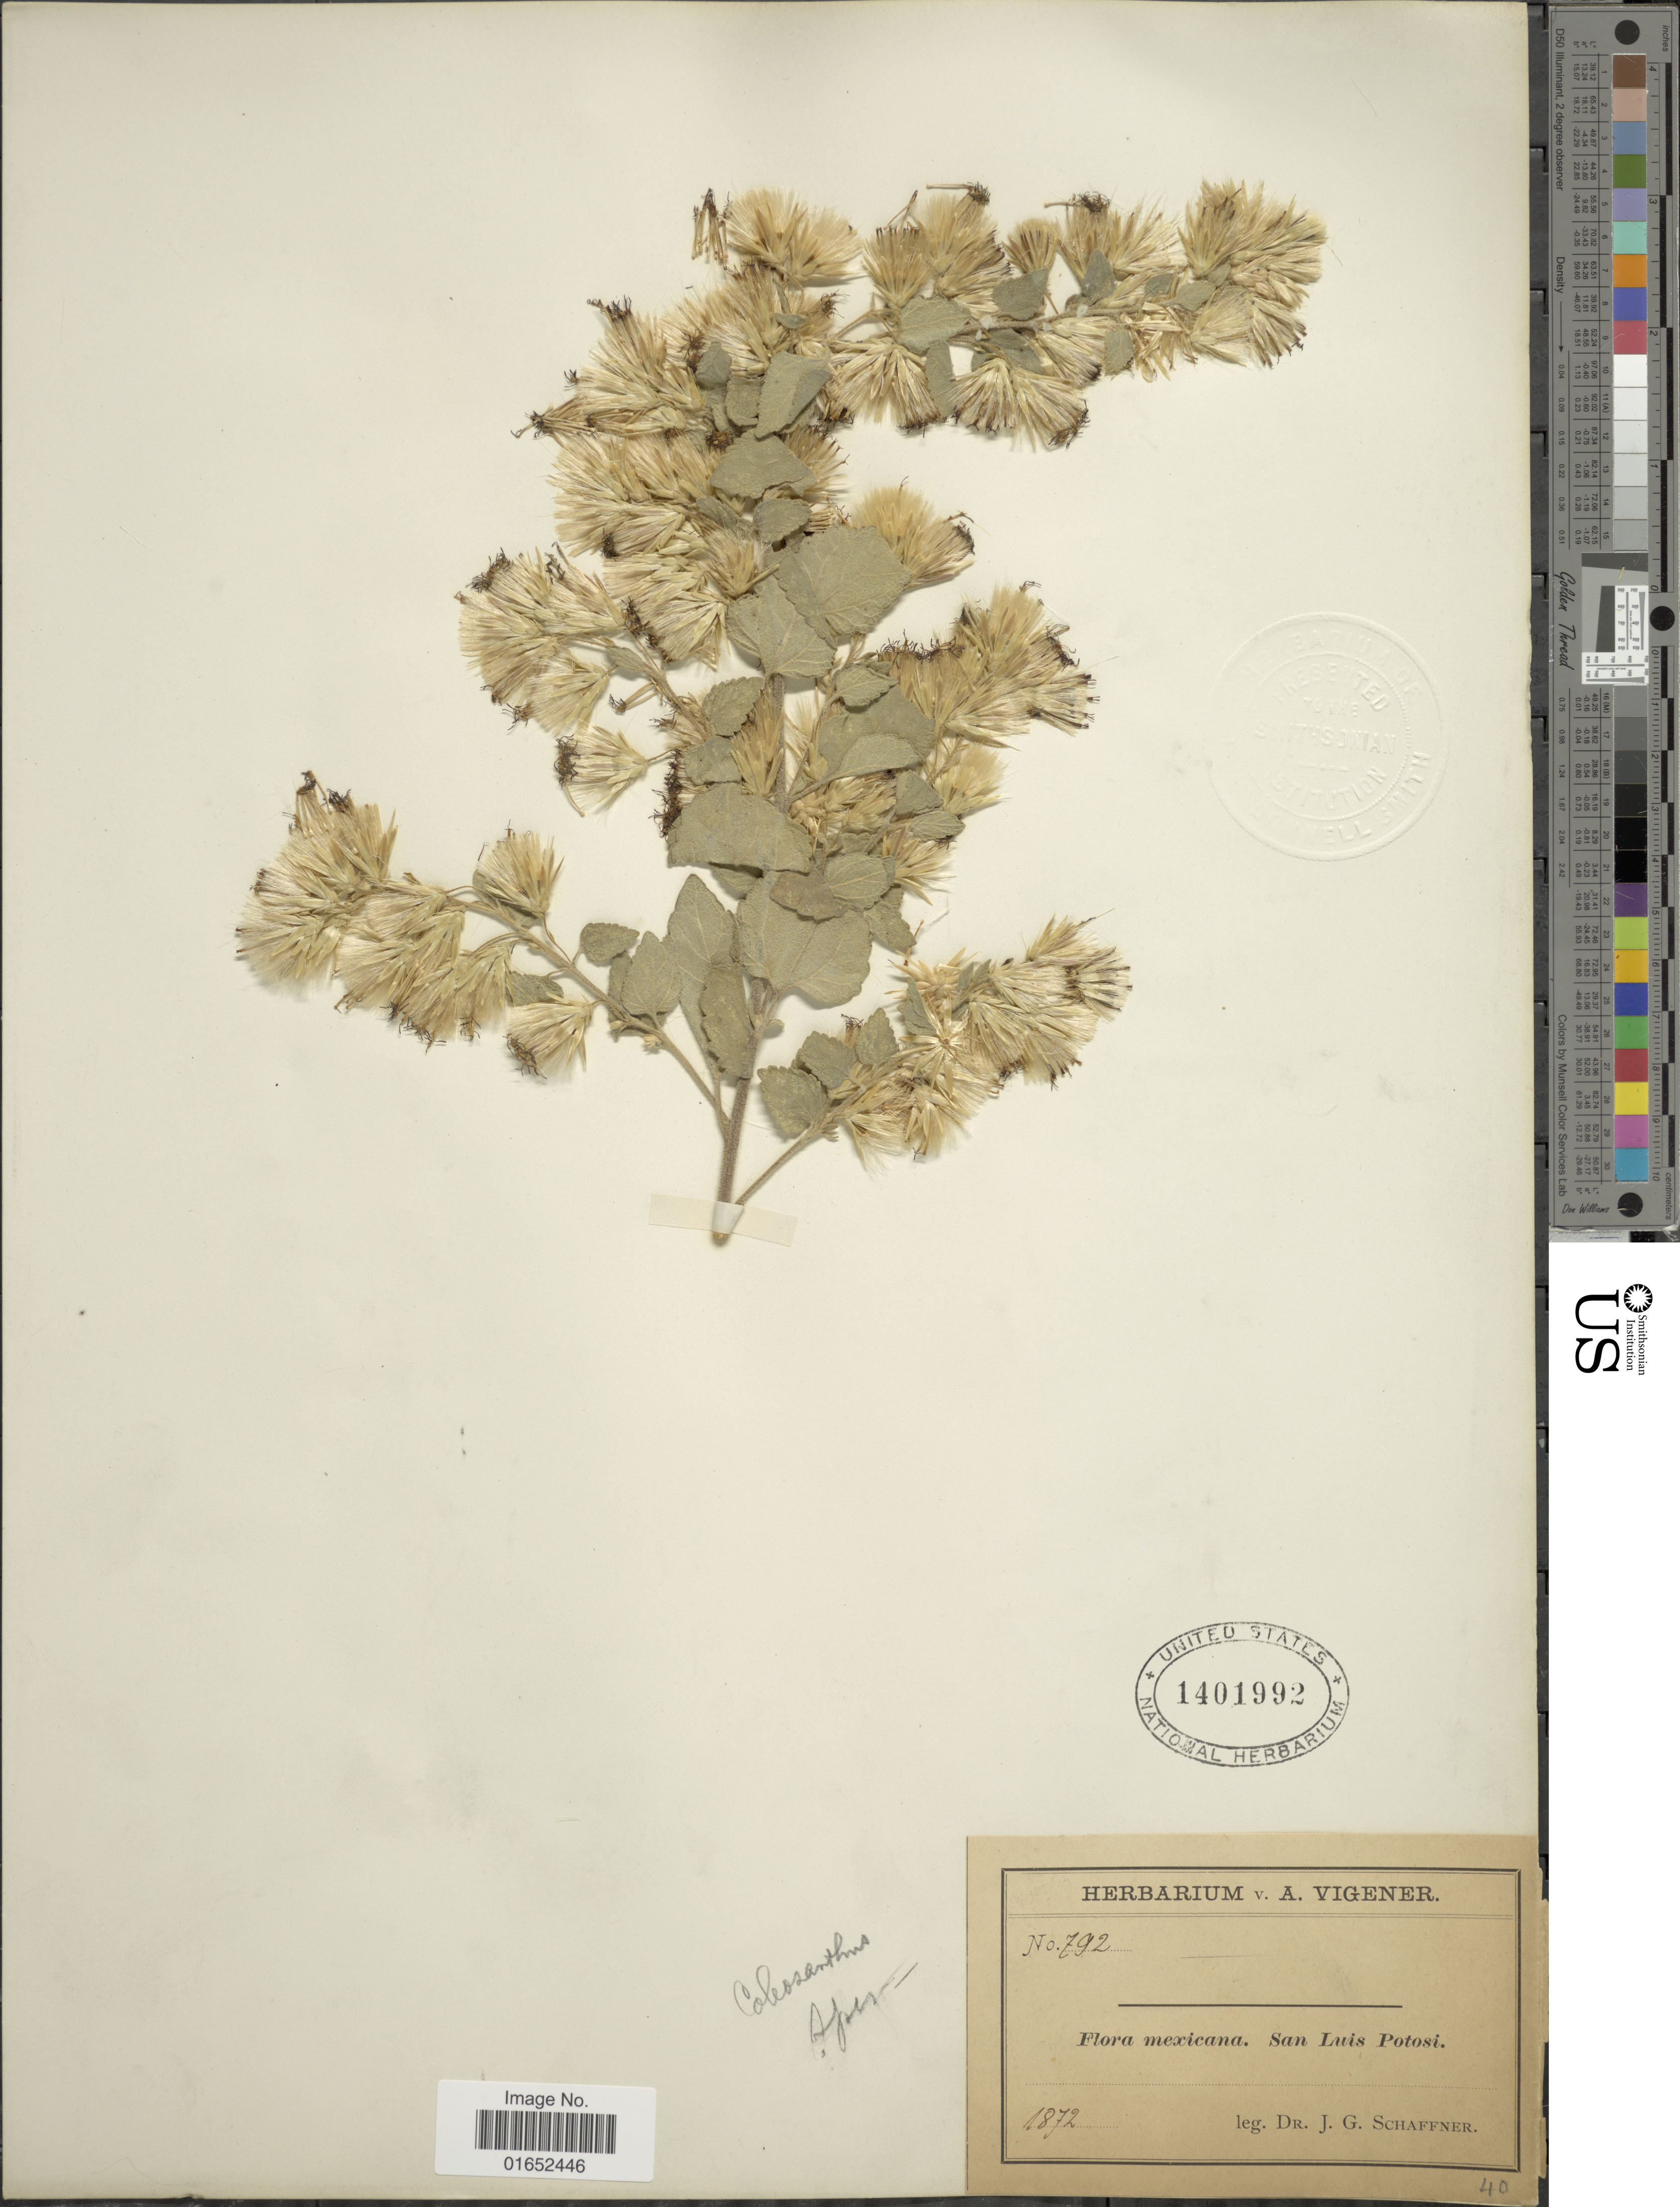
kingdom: Plantae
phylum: Tracheophyta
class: Magnoliopsida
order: Asterales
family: Asteraceae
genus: Brickellia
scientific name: Brickellia sp.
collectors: J. G. Schaffner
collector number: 792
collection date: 1872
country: Mexico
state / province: San Luis Potosí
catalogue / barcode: US 1401992